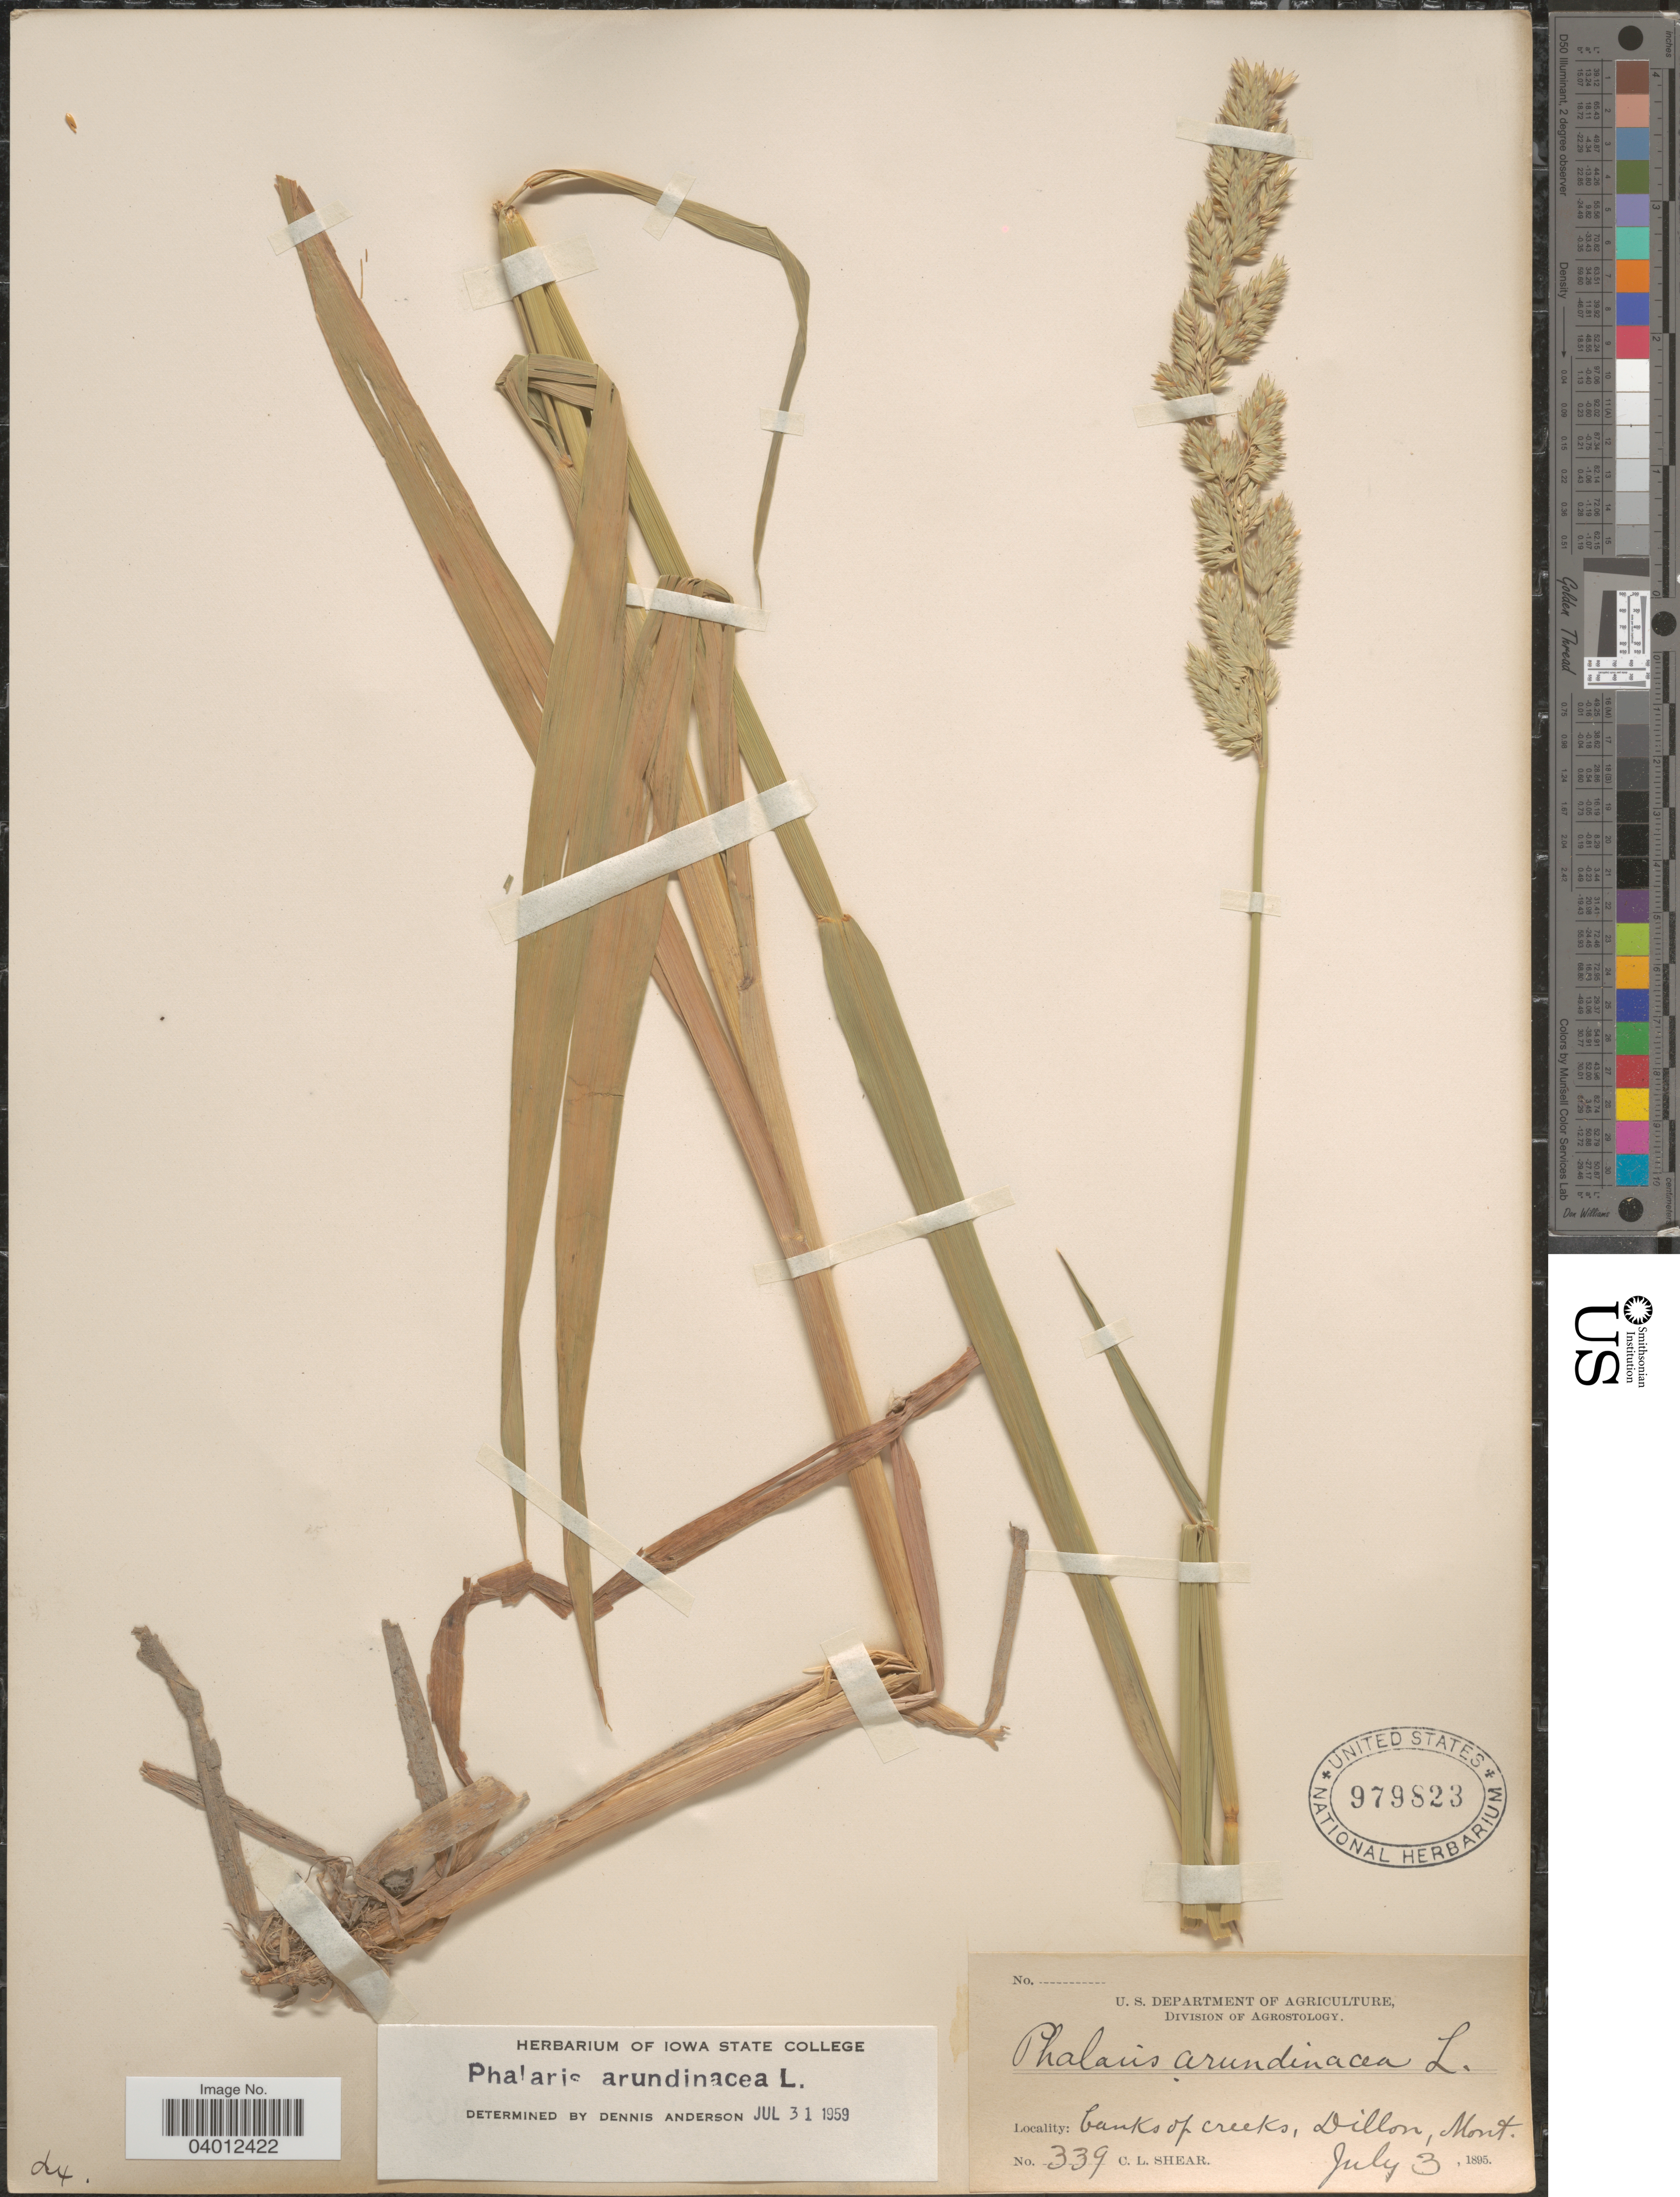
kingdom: Plantae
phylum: Tracheophyta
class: Liliopsida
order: Poales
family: Poaceae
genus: Phalaris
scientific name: Phalaris arundinacea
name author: L.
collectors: C. L. Shear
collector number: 339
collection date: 1895-07-03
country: United States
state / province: Montana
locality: Banks of creeks, Dillon.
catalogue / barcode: US 979823